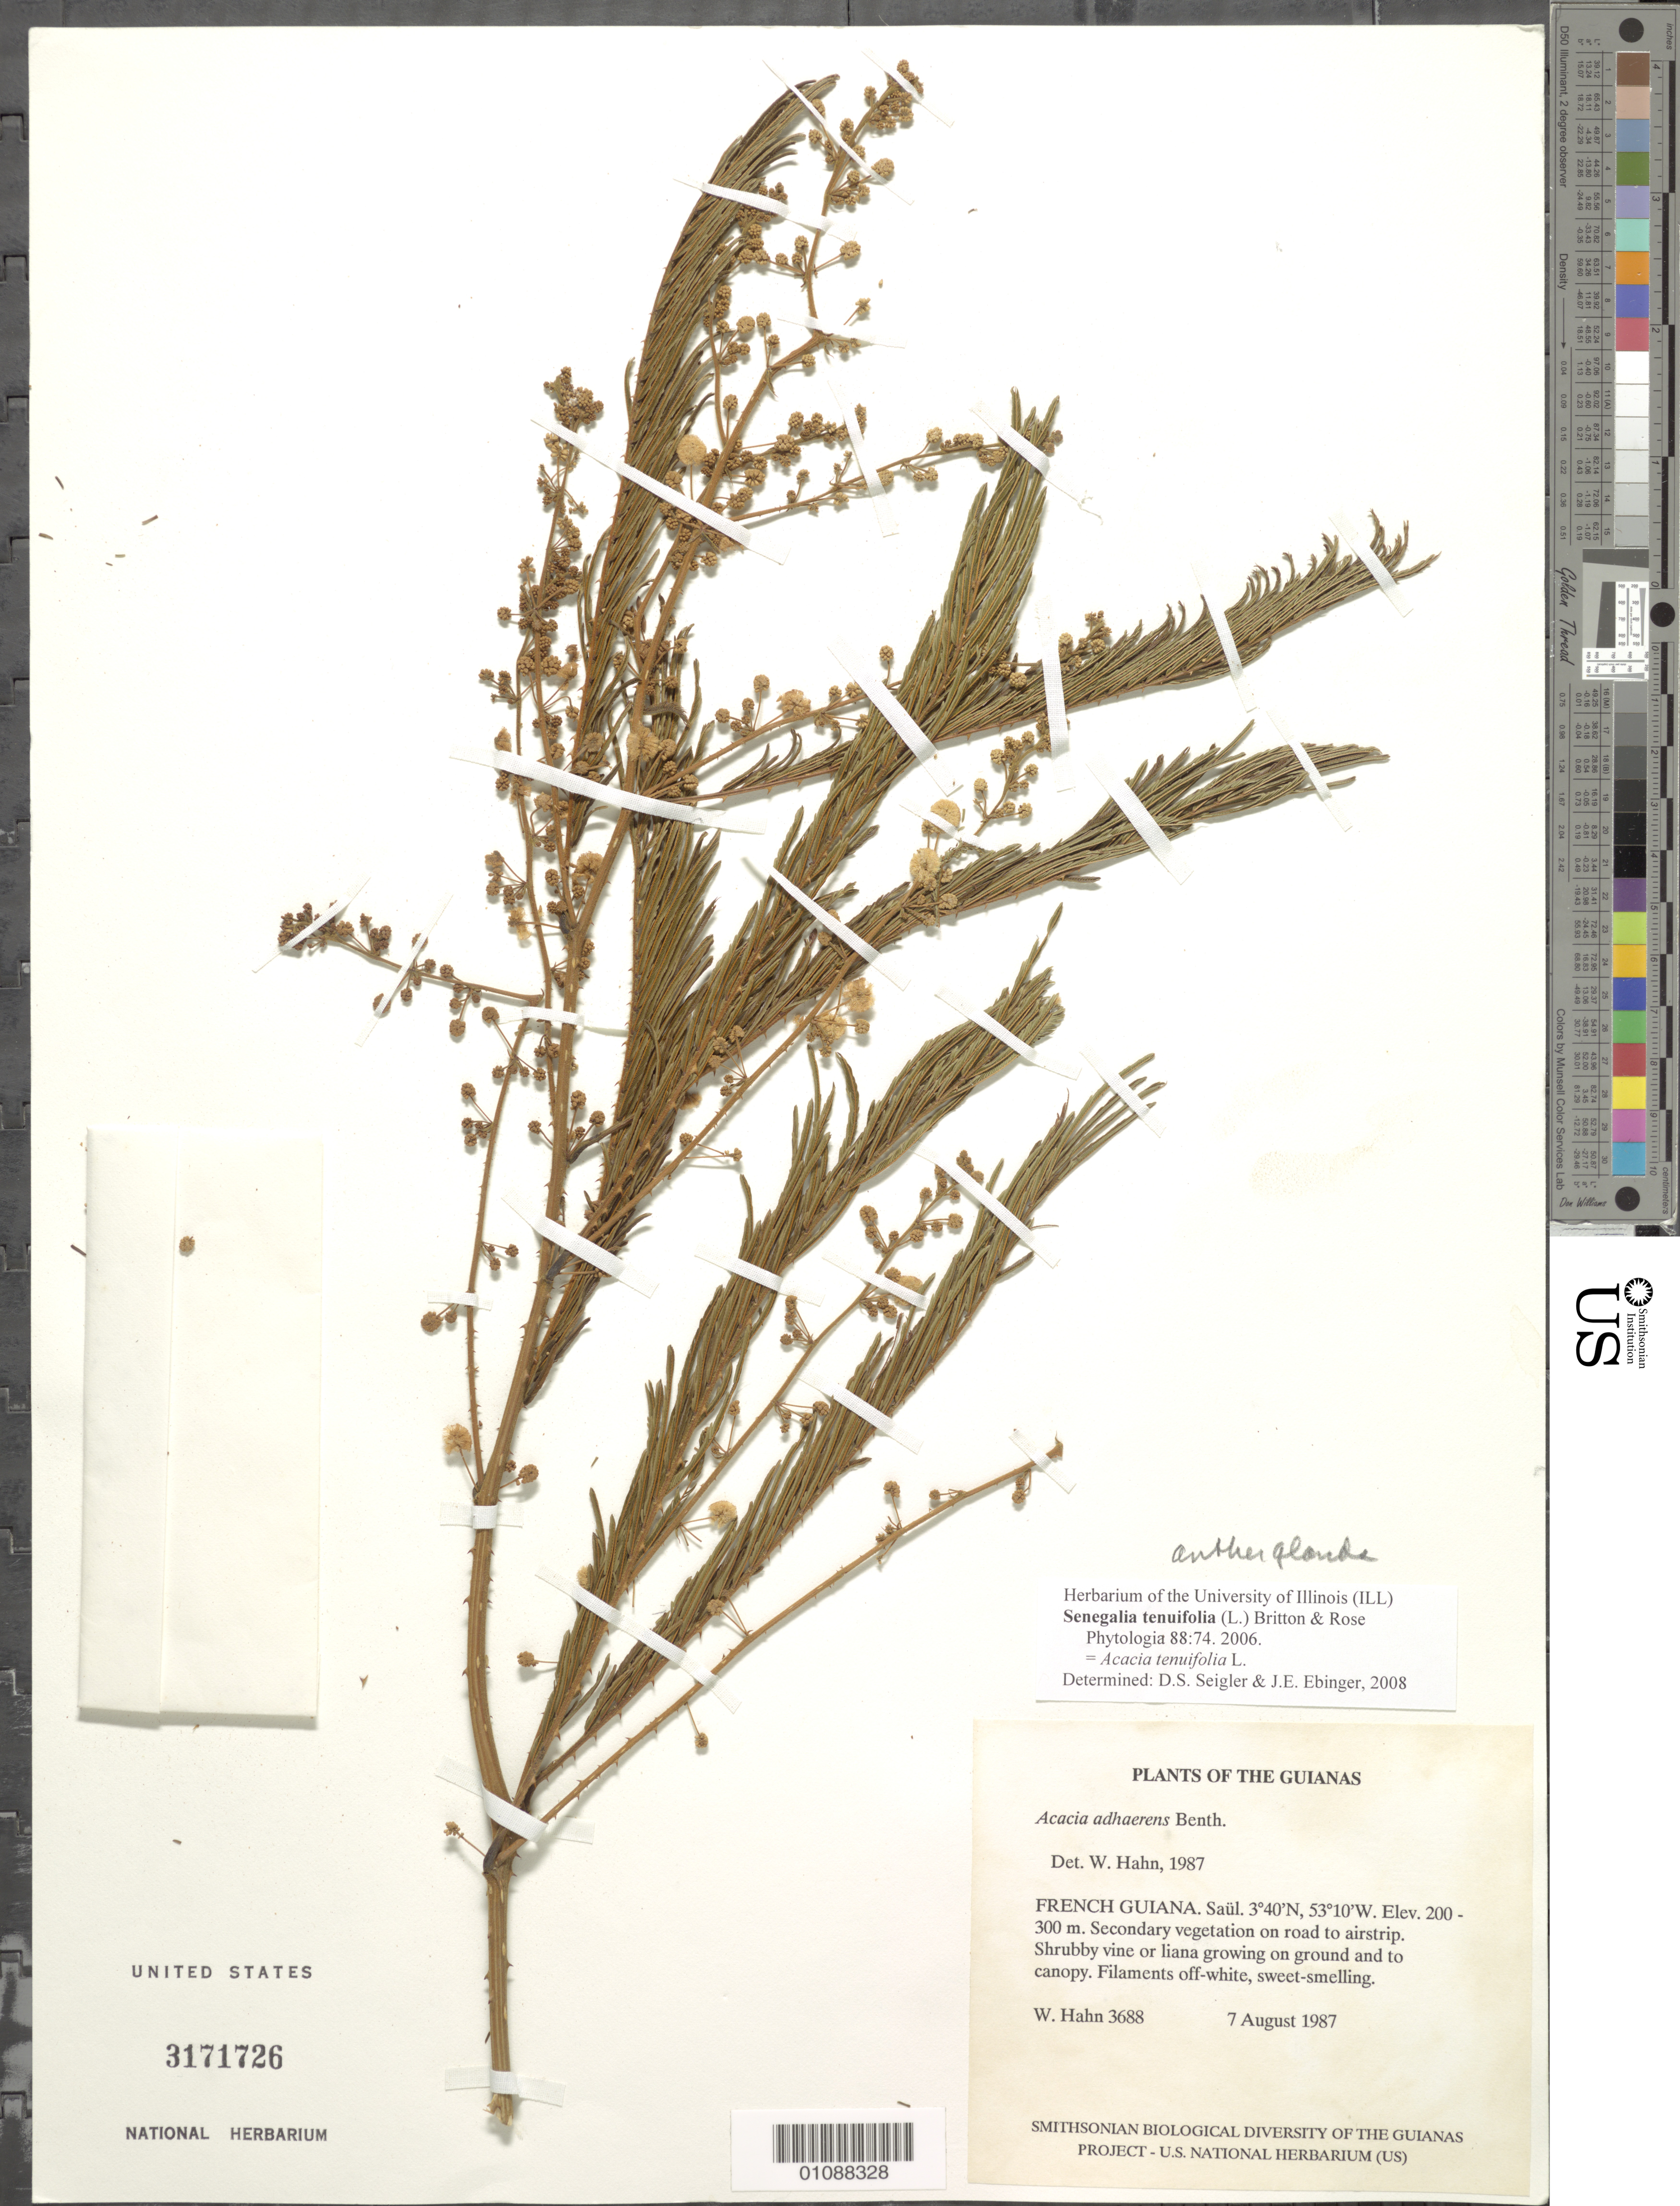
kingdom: Plantae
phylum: Tracheophyta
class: Magnoliopsida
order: Fabales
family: Fabaceae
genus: Senegalia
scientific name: Senegalia tenuifolia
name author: (L.) Britton & Rose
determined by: Ebinger, J. E.; Seigler, David S.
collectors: W. Hahn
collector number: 3688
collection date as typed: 7 August 1987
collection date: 1987-08-07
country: French Guiana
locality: Saül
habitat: Secondary vegetation on road to airstrip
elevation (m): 200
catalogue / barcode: US 3171726